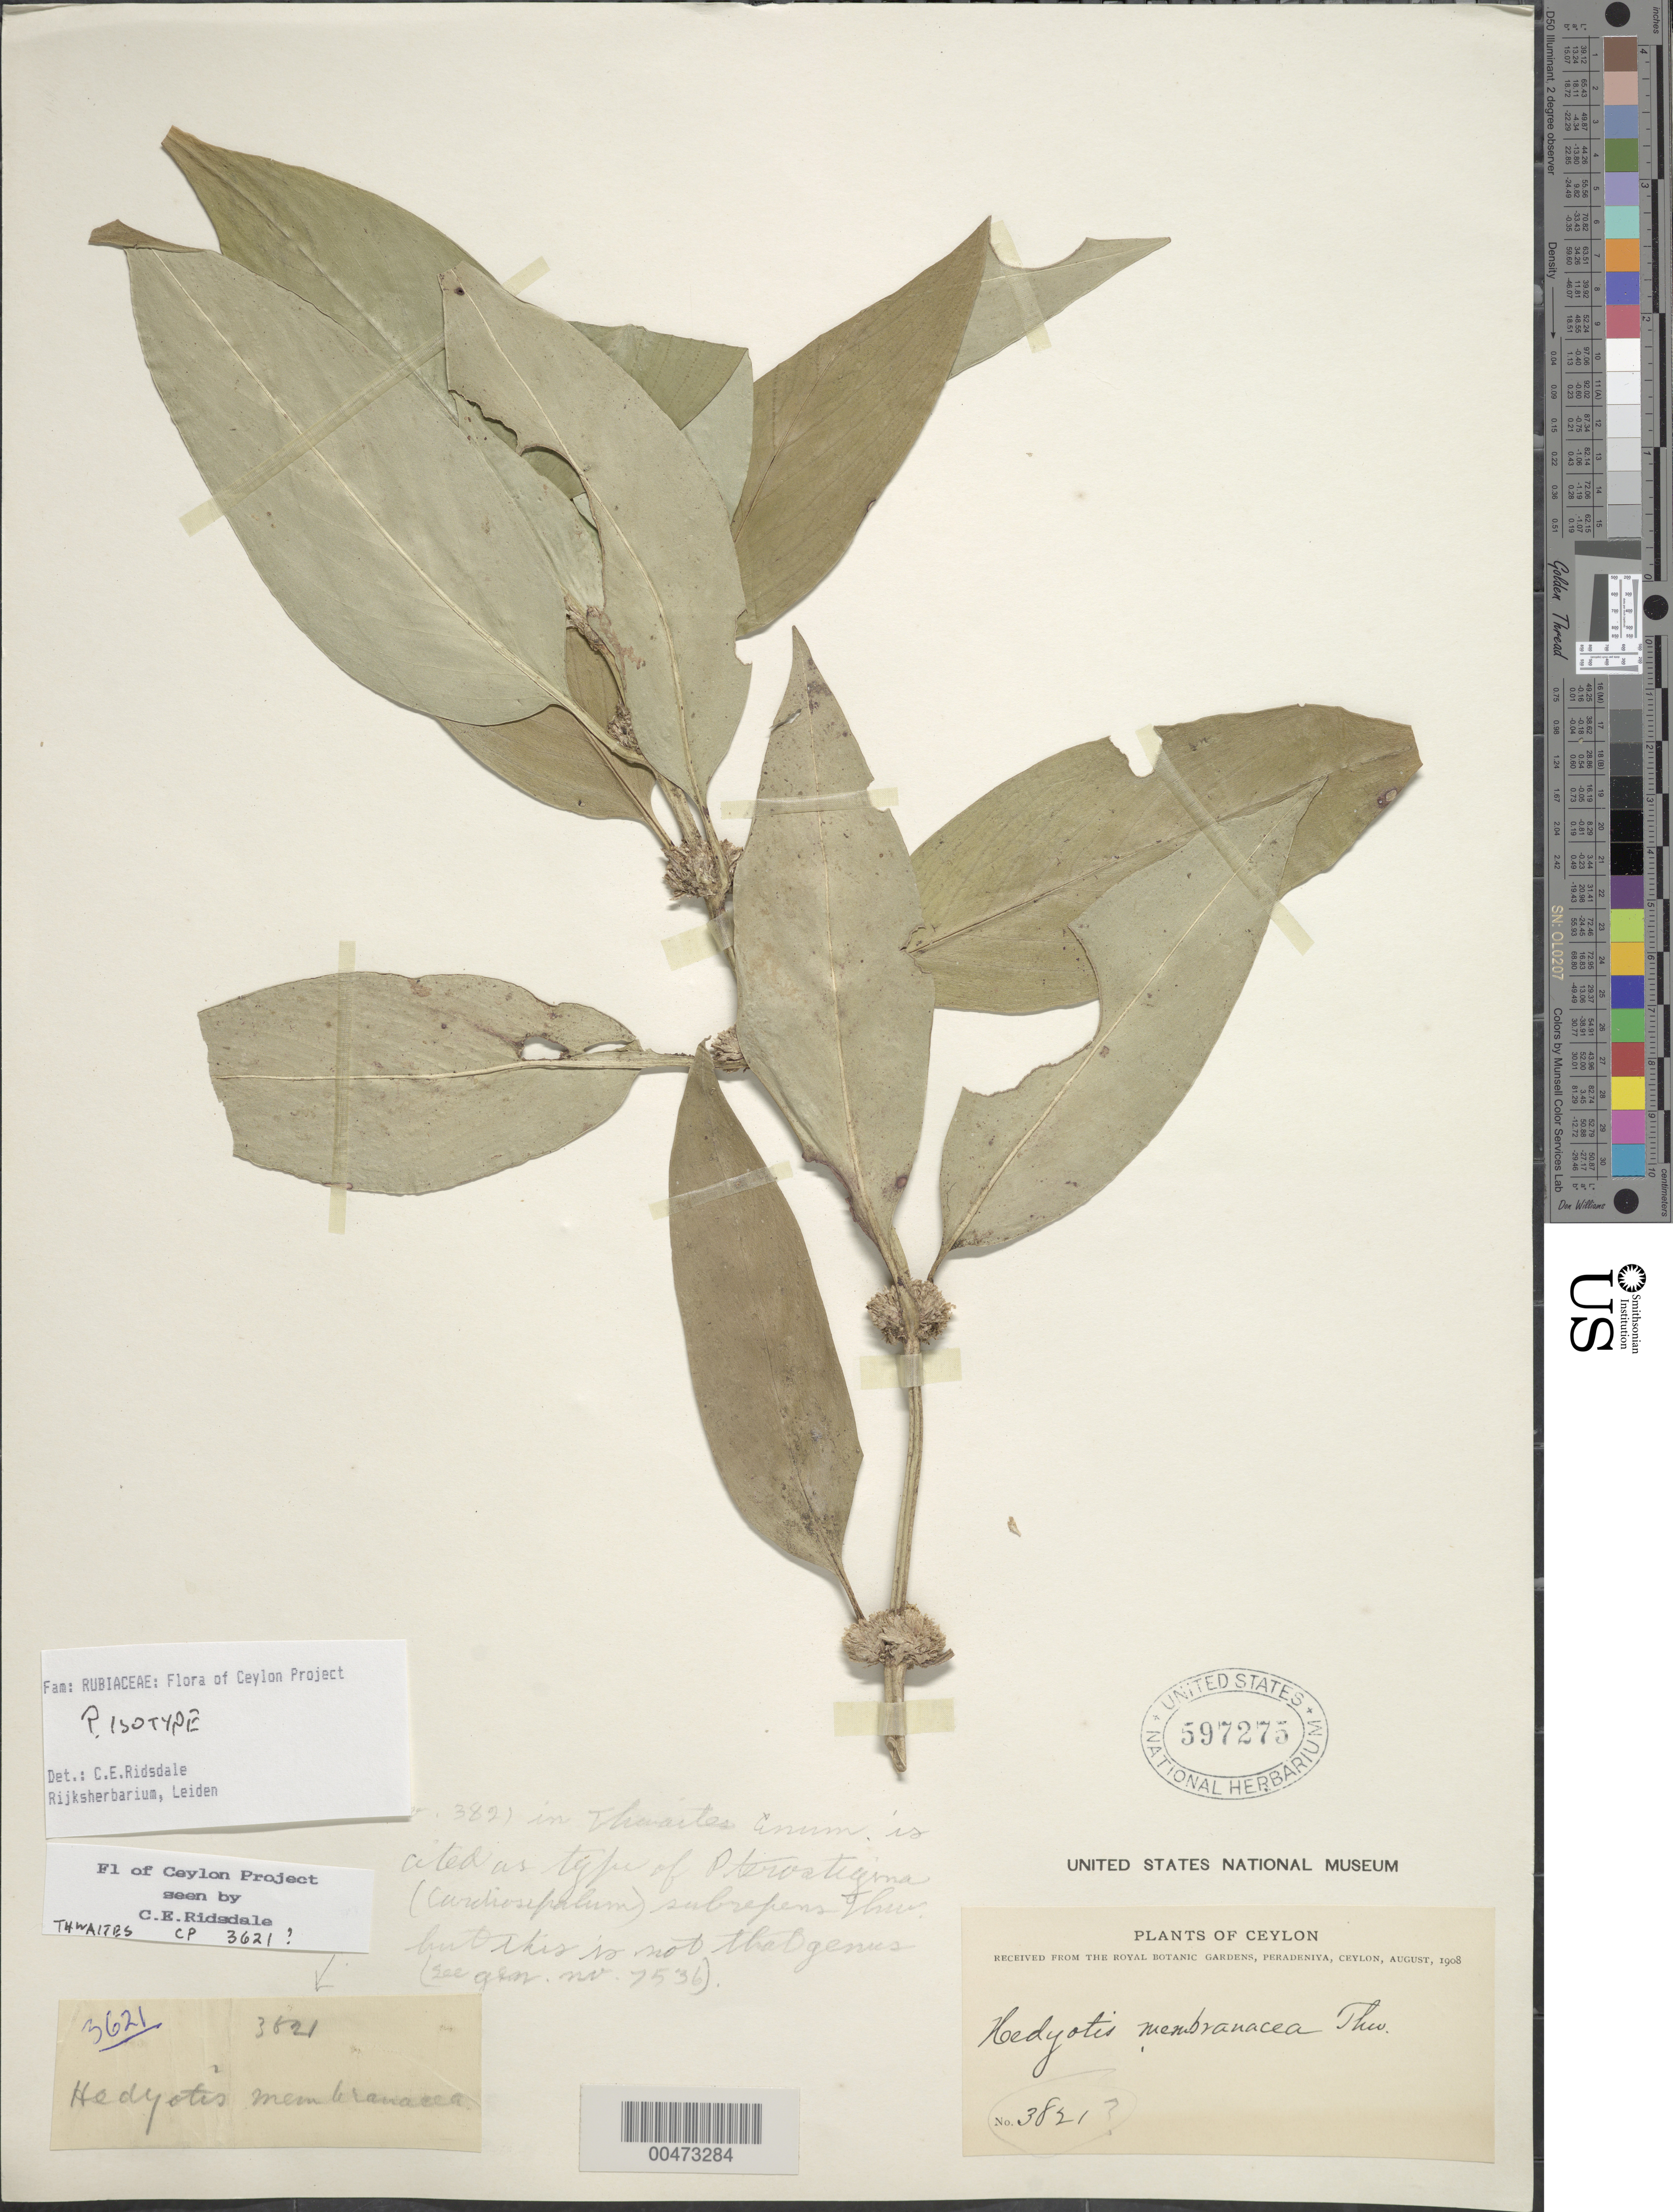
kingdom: Plantae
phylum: Tracheophyta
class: Magnoliopsida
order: Gentianales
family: Rubiaceae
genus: Hedyotis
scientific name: Hedyotis membranacea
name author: Thwaites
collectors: C. Royal Botanical Gardens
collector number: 3281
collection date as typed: Aug 1908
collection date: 1908-08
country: Sri Lanka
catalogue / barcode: US 597275